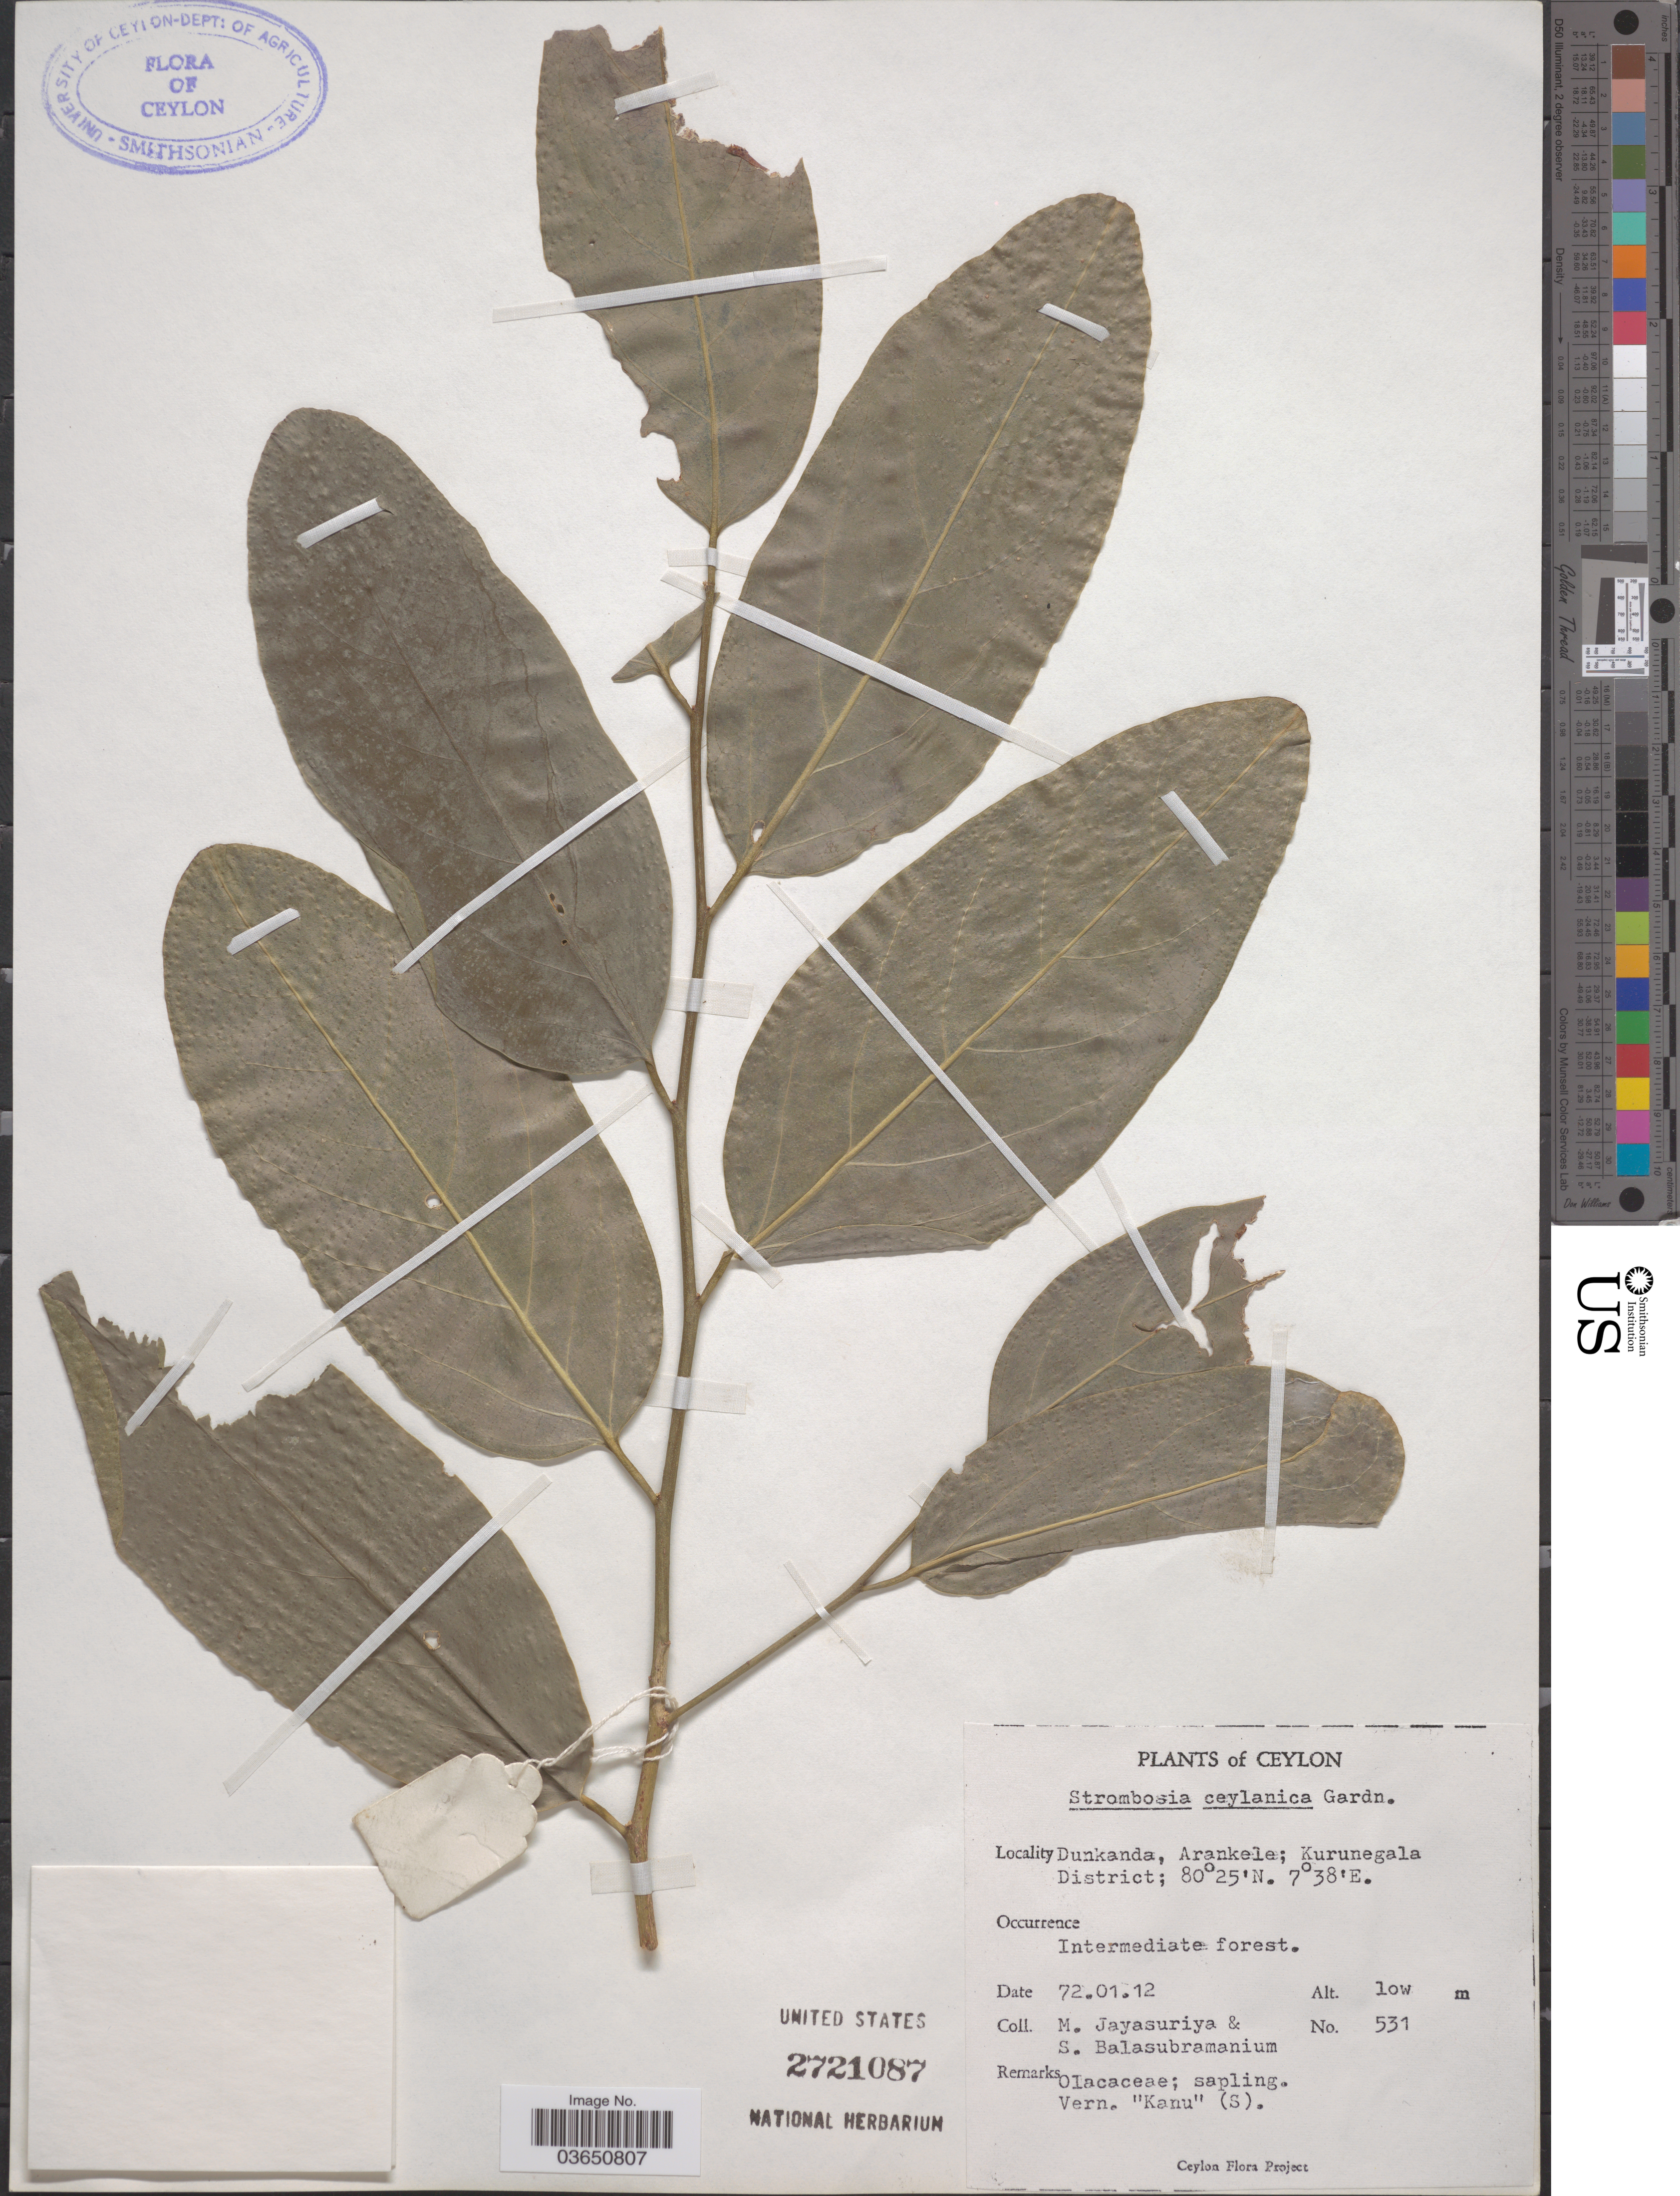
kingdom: Plantae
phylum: Tracheophyta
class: Magnoliopsida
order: Santalales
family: Strombosiaceae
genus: Strombosia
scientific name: Strombosia ceylanica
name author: Gardner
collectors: M. Jayasuriya & S. Balasubramanium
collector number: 531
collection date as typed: Transcribed d/m/y: 12/1/72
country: Sri Lanka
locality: Ceylon. Dunkanda, Arankele; Kurunegala District.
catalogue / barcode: US 2721087